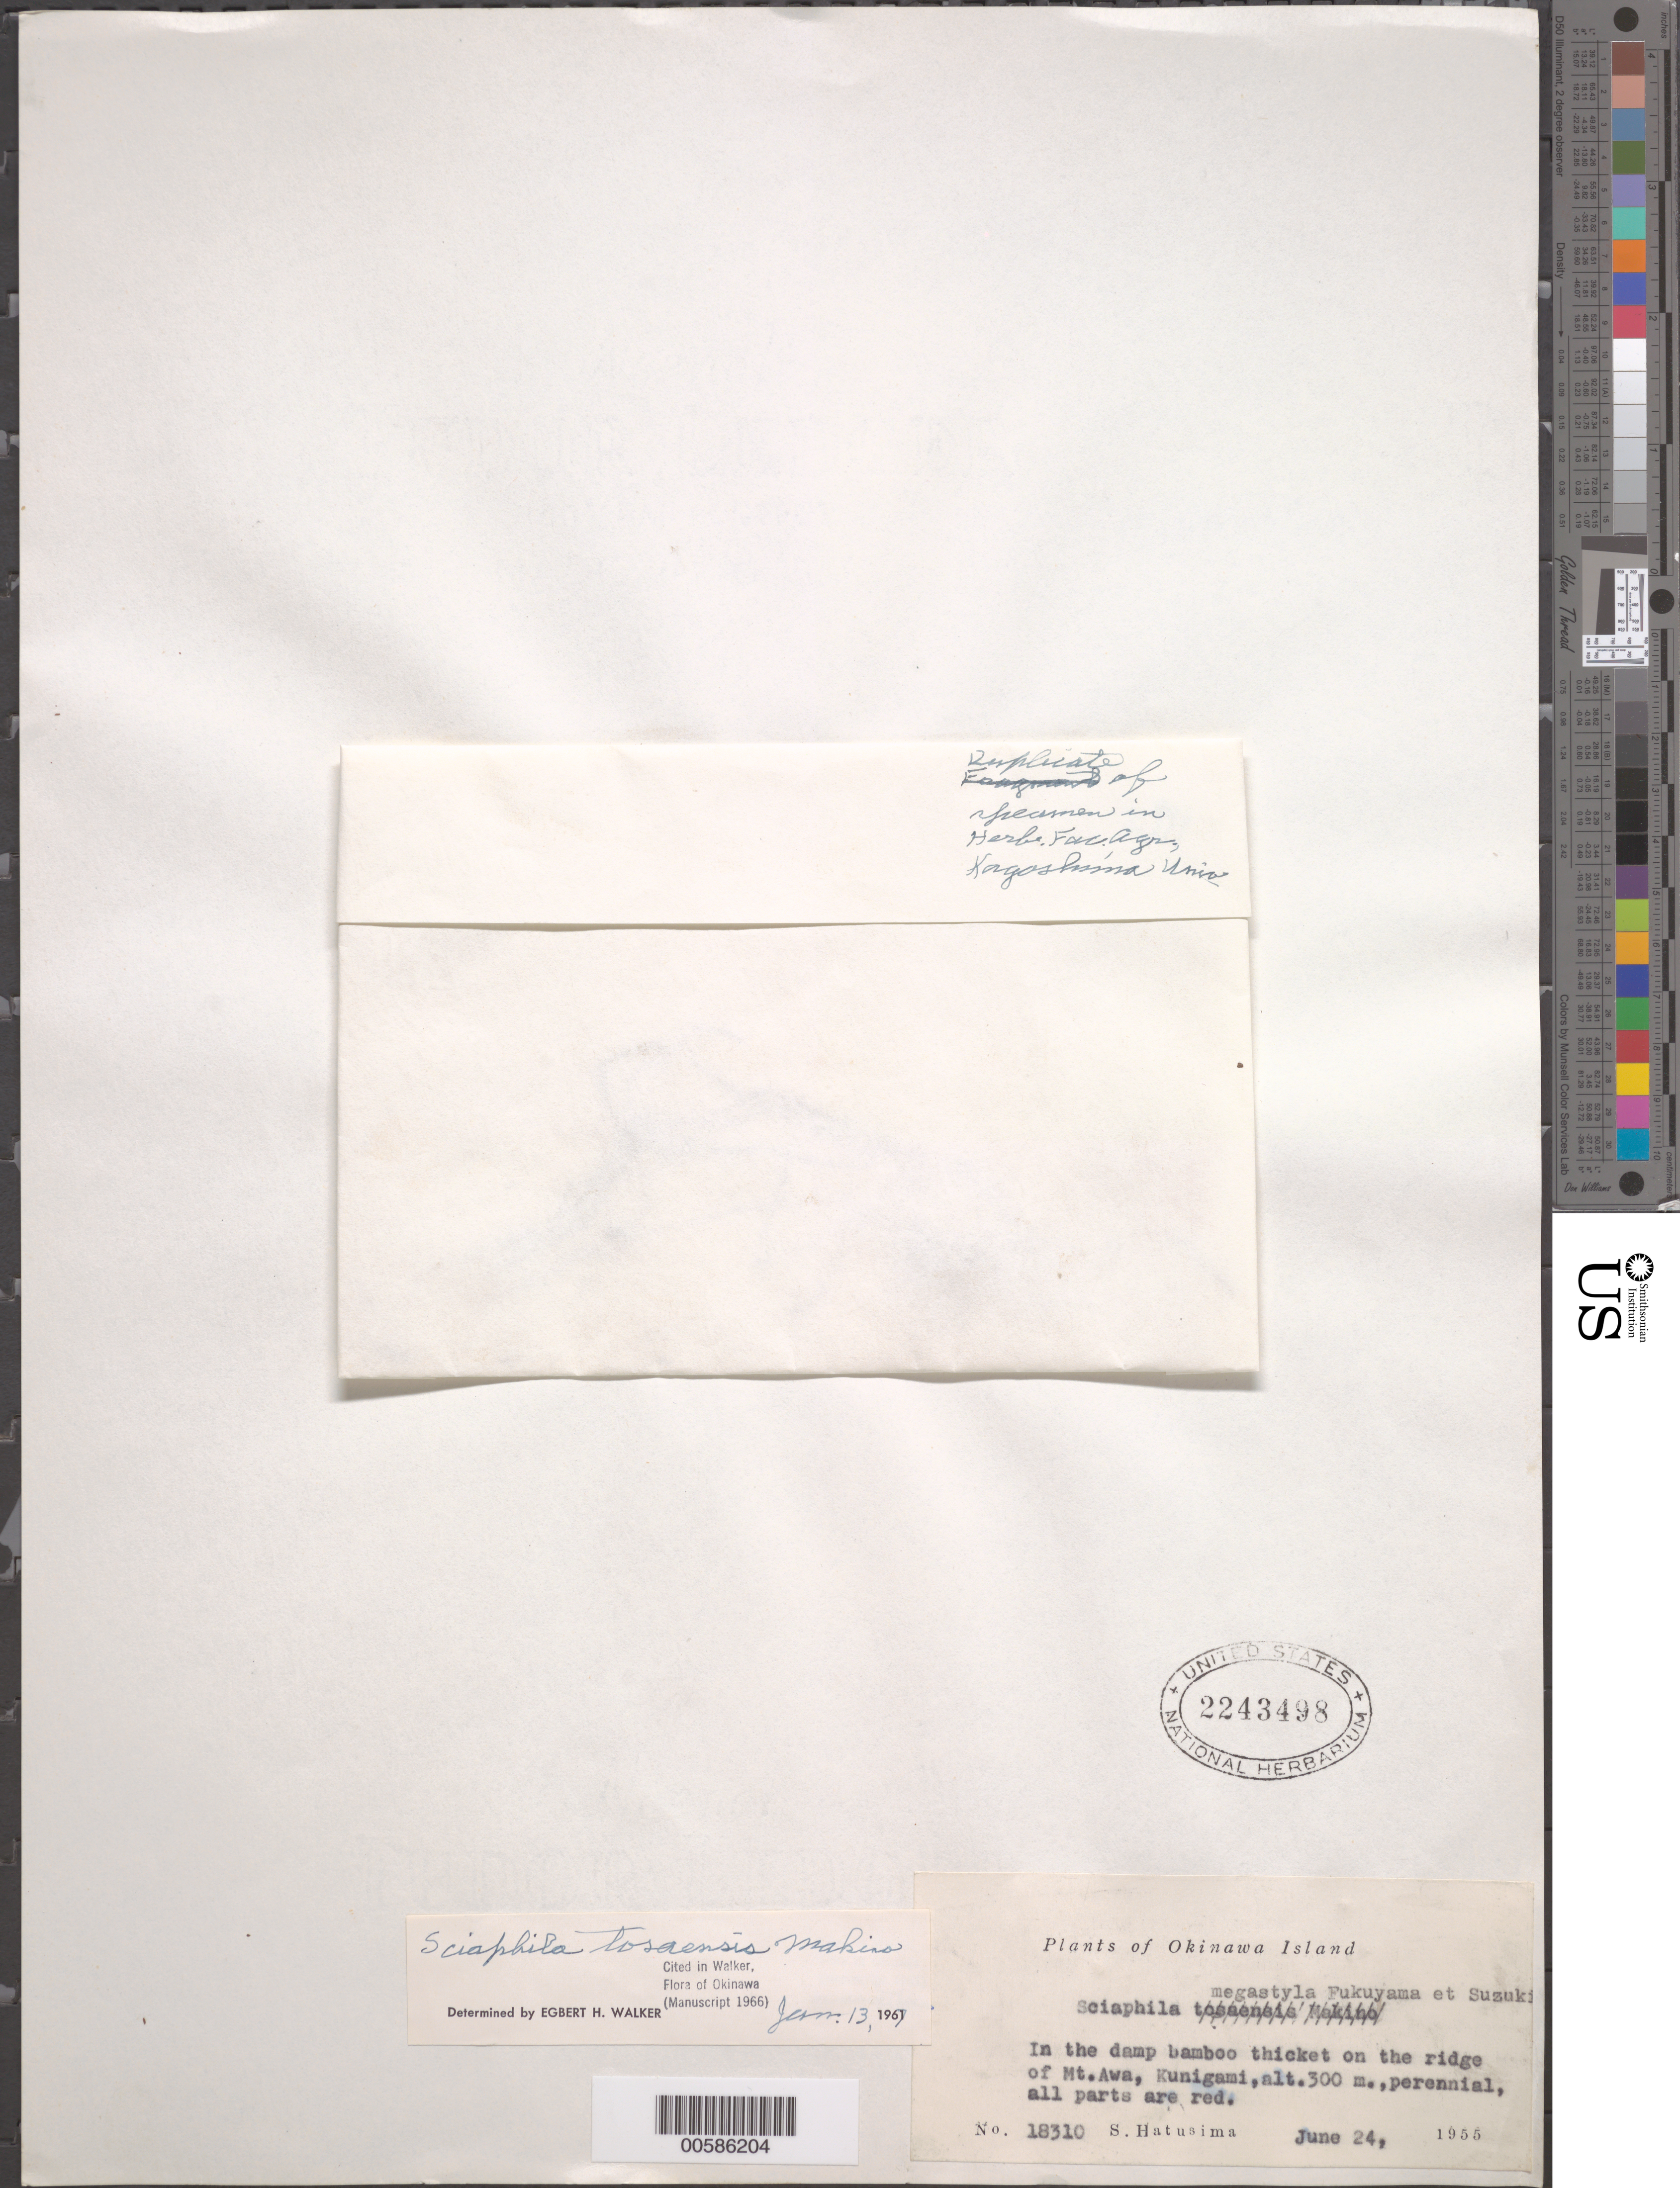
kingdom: Plantae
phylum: Tracheophyta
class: Liliopsida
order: Pandanales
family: Triuridaceae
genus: Sciaphila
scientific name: Sciaphila tosaensis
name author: Makino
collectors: S. Hatusima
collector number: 18310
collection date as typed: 24 Jun 1955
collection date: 1955-06-24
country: Japan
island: Okinawa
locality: Mt. Awa, Kunigami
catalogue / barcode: US 2243498